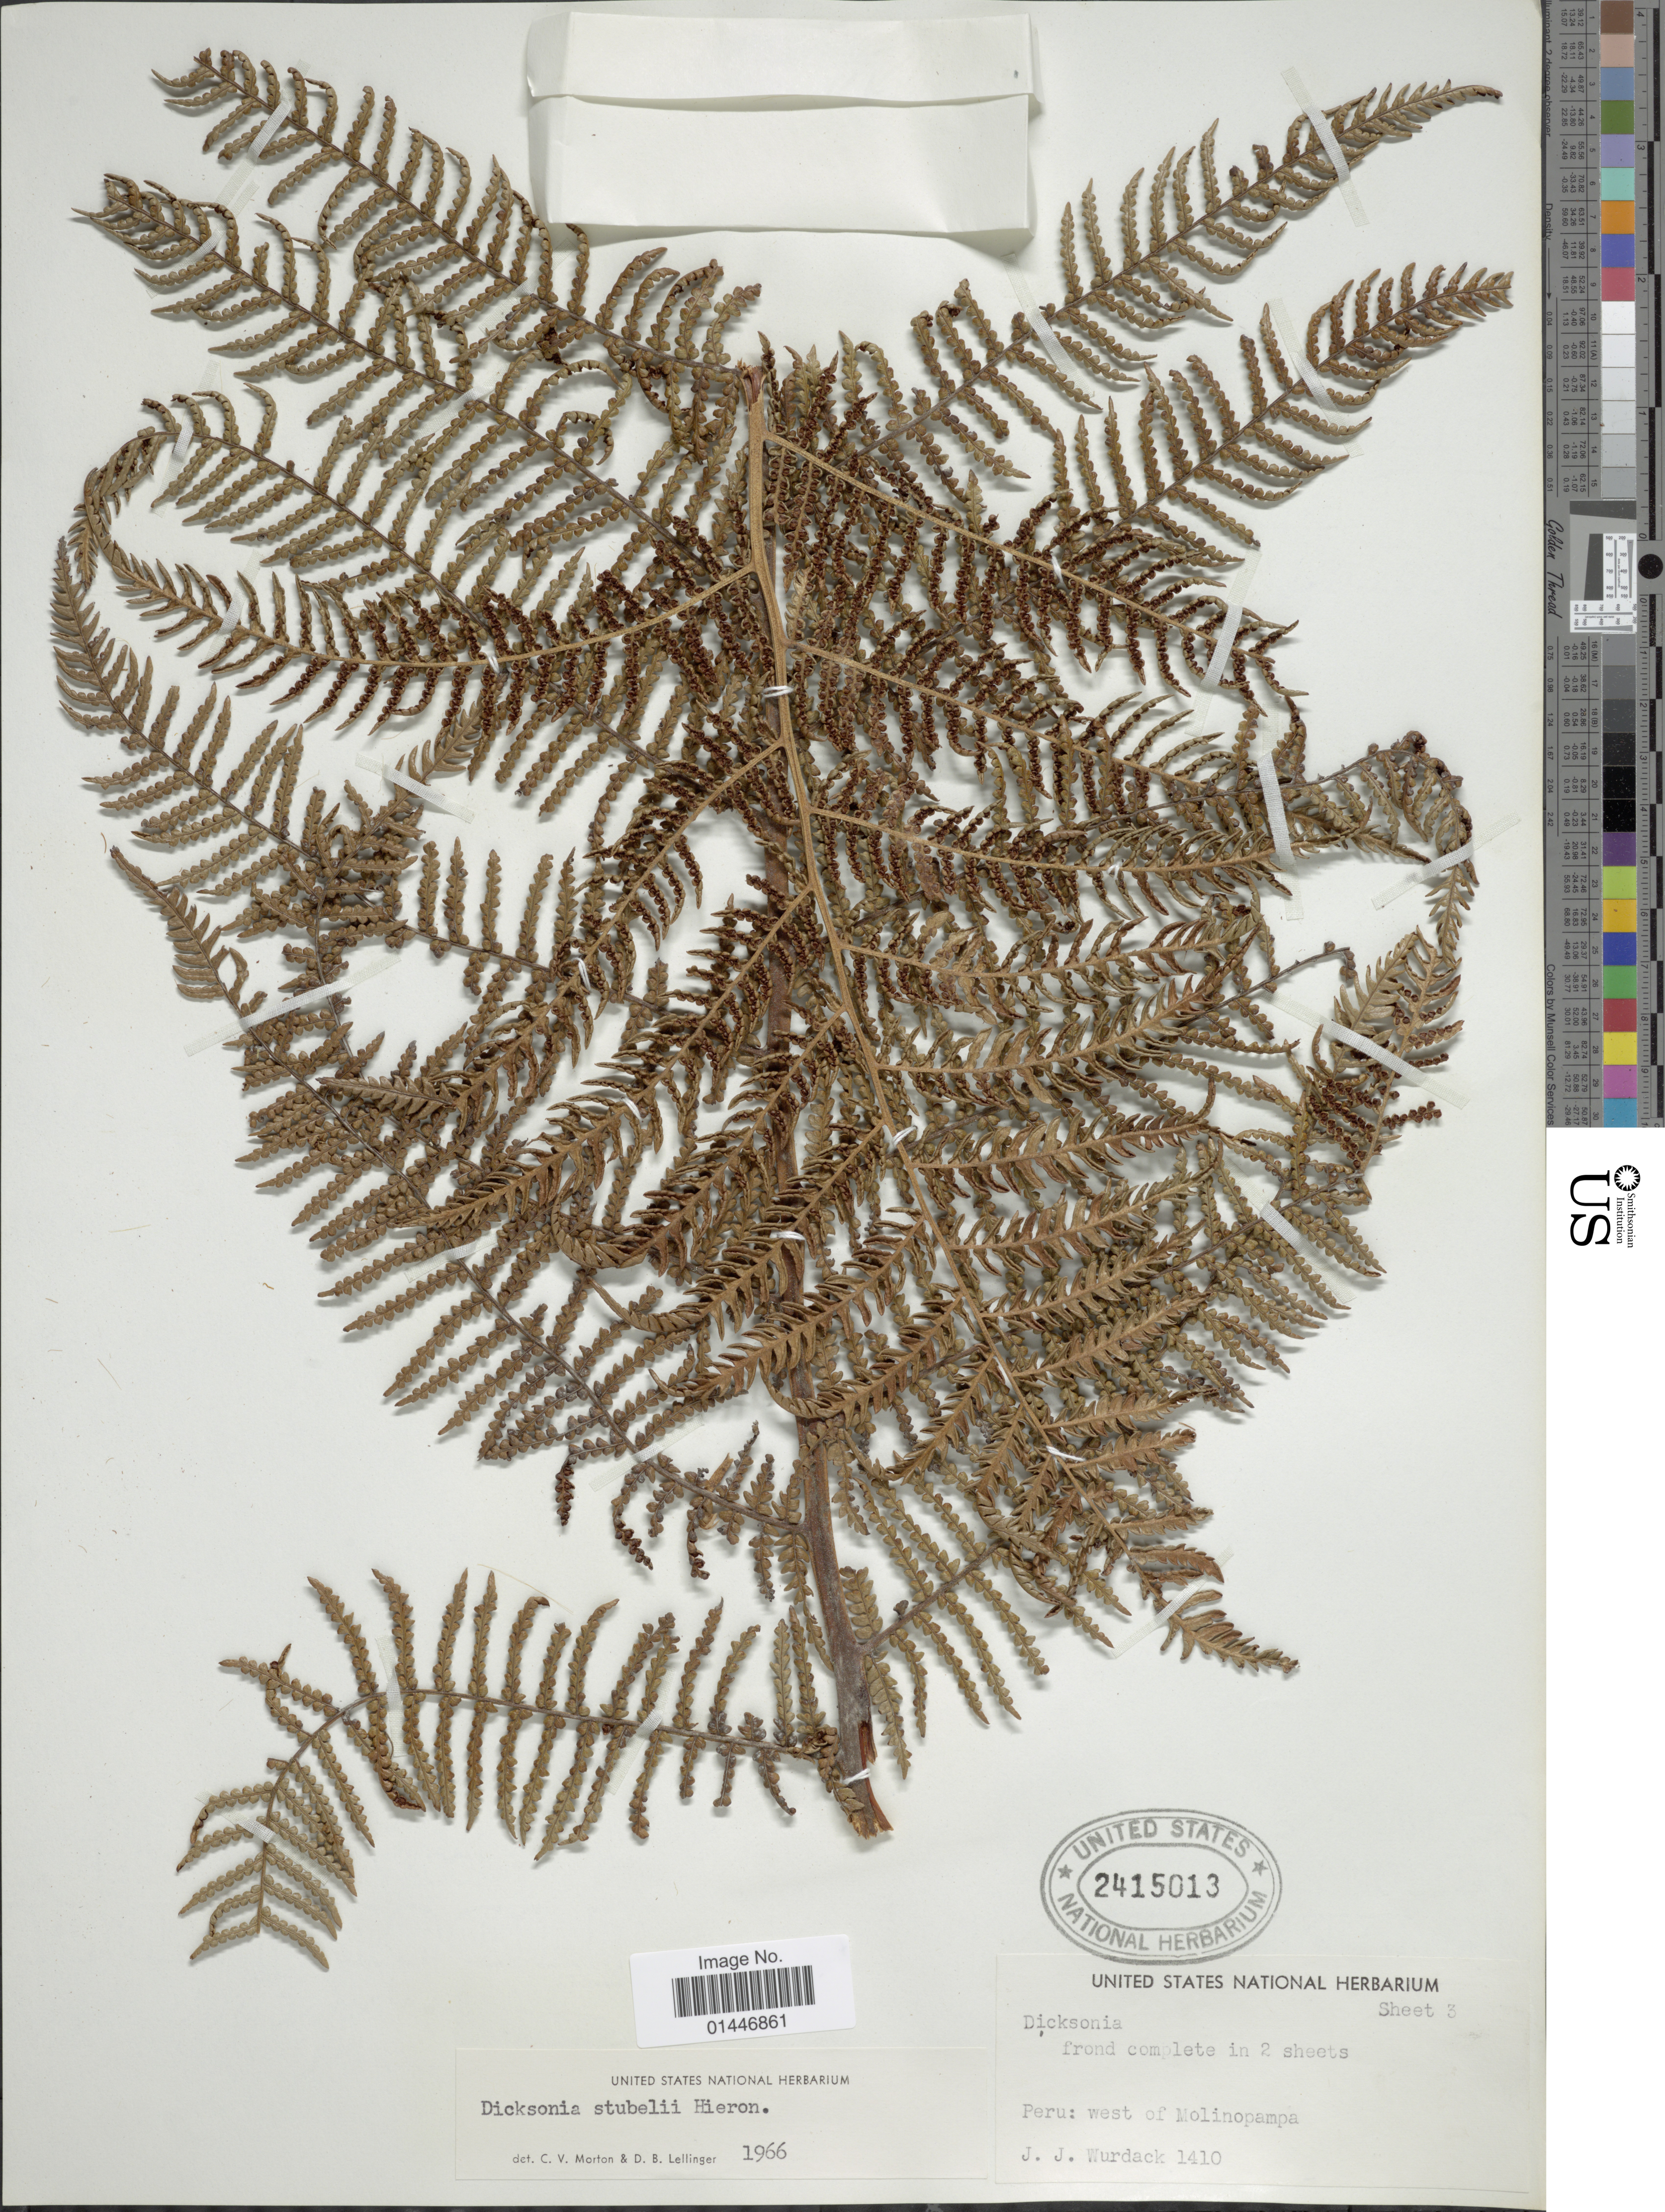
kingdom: Plantae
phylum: Tracheophyta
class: Polypodiopsida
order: Cyatheales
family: Dicksoniaceae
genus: Dicksonia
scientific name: Dicksonia stuebelii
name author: Hieron.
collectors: J. J. Wurdack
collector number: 1410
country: Peru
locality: West of Molinopampa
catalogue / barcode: US 2415013